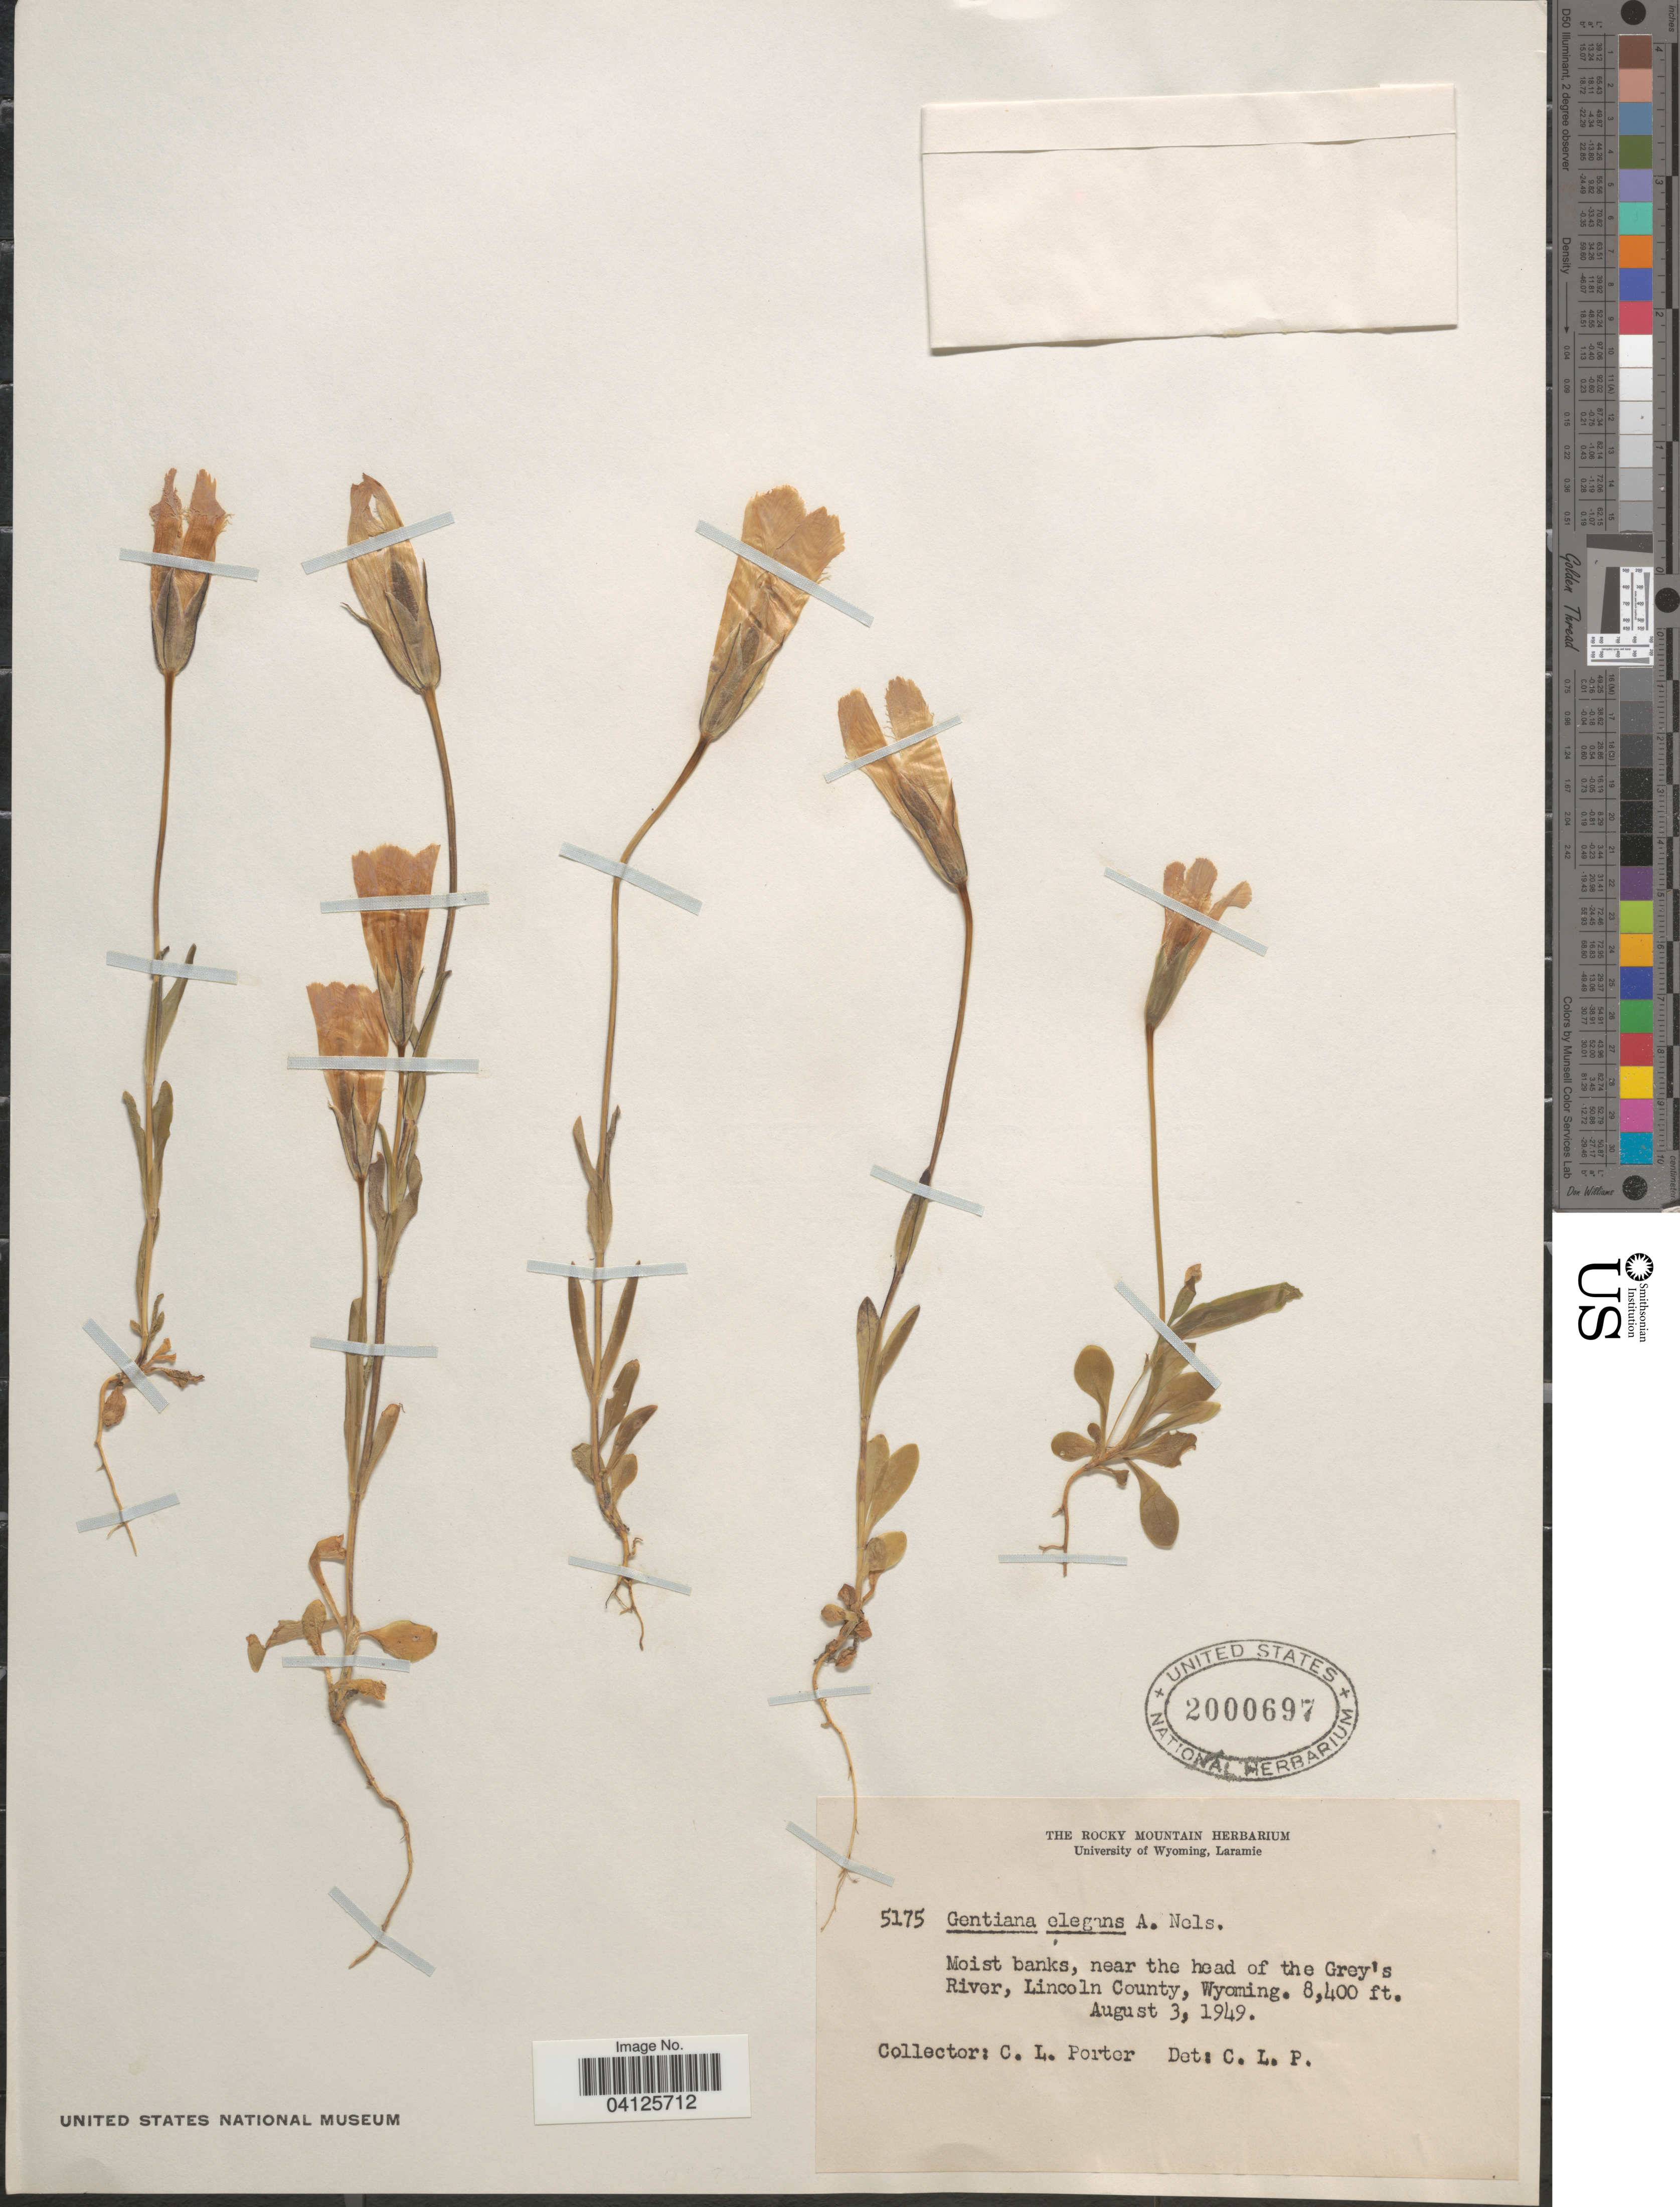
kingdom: Plantae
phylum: Tracheophyta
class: Magnoliopsida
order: Gentianales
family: Gentianaceae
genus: Gentiana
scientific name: Gentiana elegans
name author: A. Nelson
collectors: C. L. Porter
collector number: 5175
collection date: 1949-08-03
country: United States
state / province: Wyoming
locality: Near the head of the Grey's River, Lincoln County.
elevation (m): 2560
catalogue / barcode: US 2000697